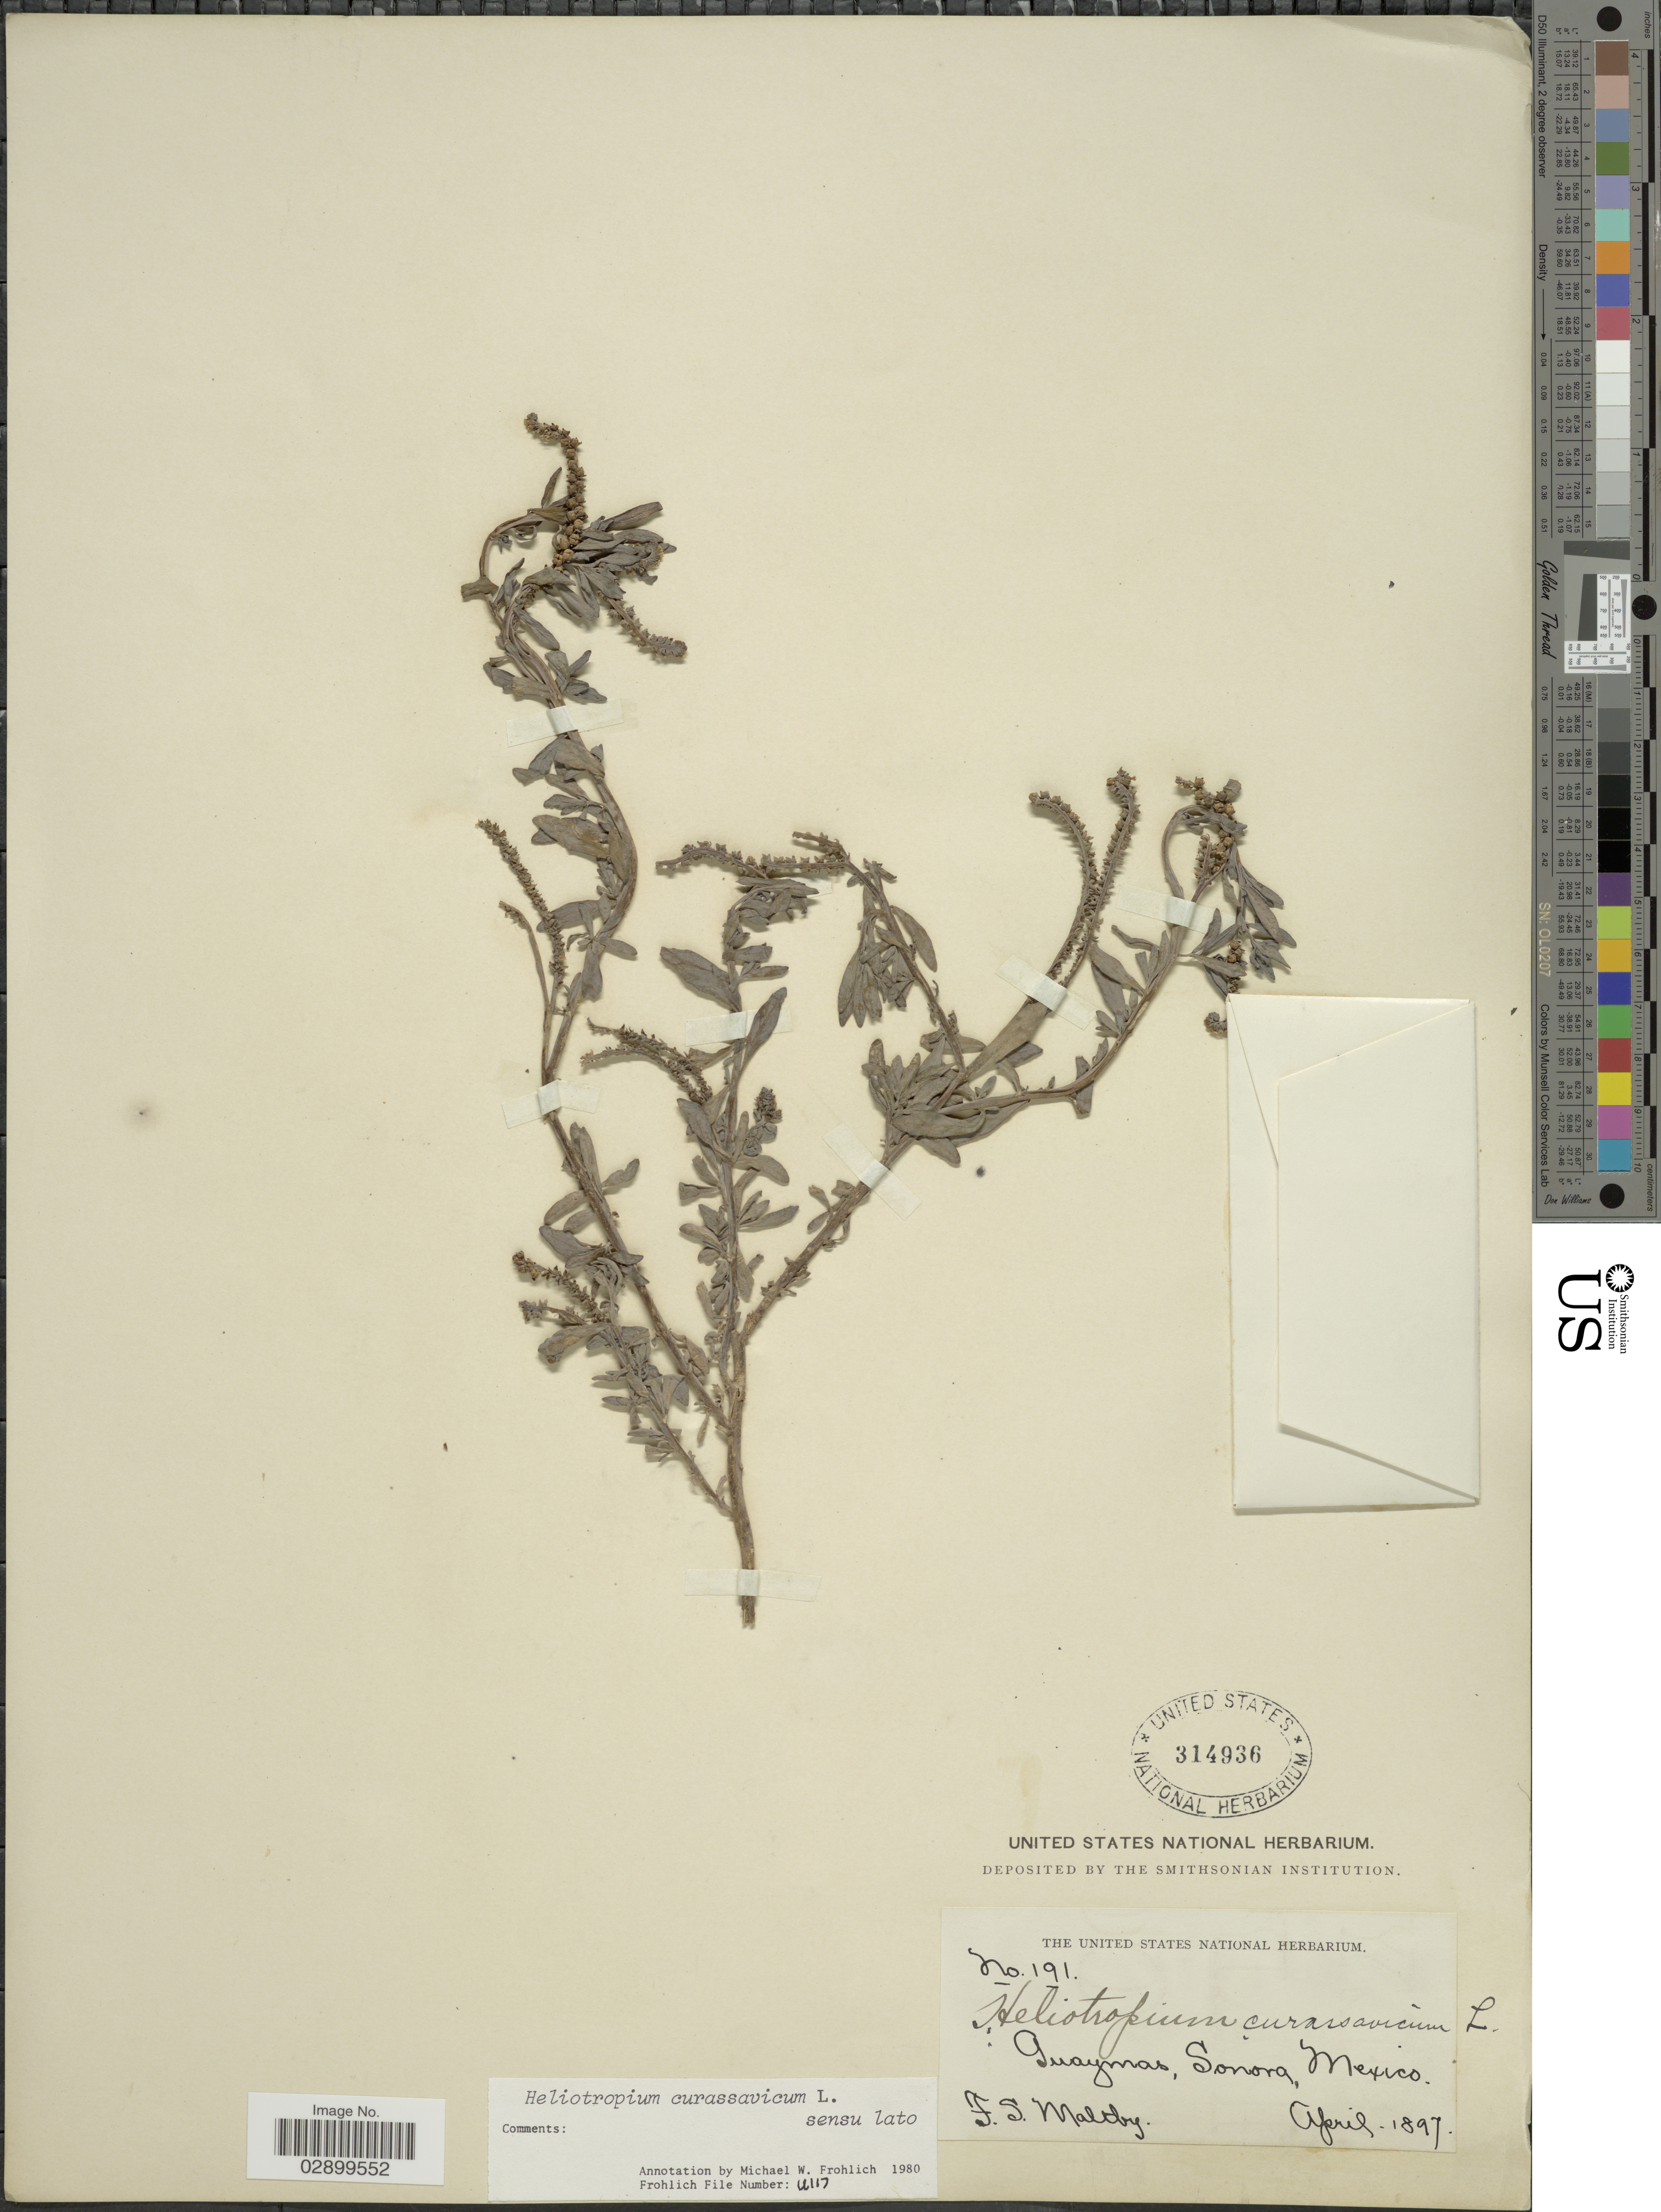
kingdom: Plantae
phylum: Tracheophyta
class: Magnoliopsida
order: Boraginales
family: Heliotropiaceae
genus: Heliotropium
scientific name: Heliotropium curassavicum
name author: L.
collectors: F. S. Maltby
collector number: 191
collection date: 1897-04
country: Mexico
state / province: Sonora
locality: Guaymas.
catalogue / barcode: US 314936